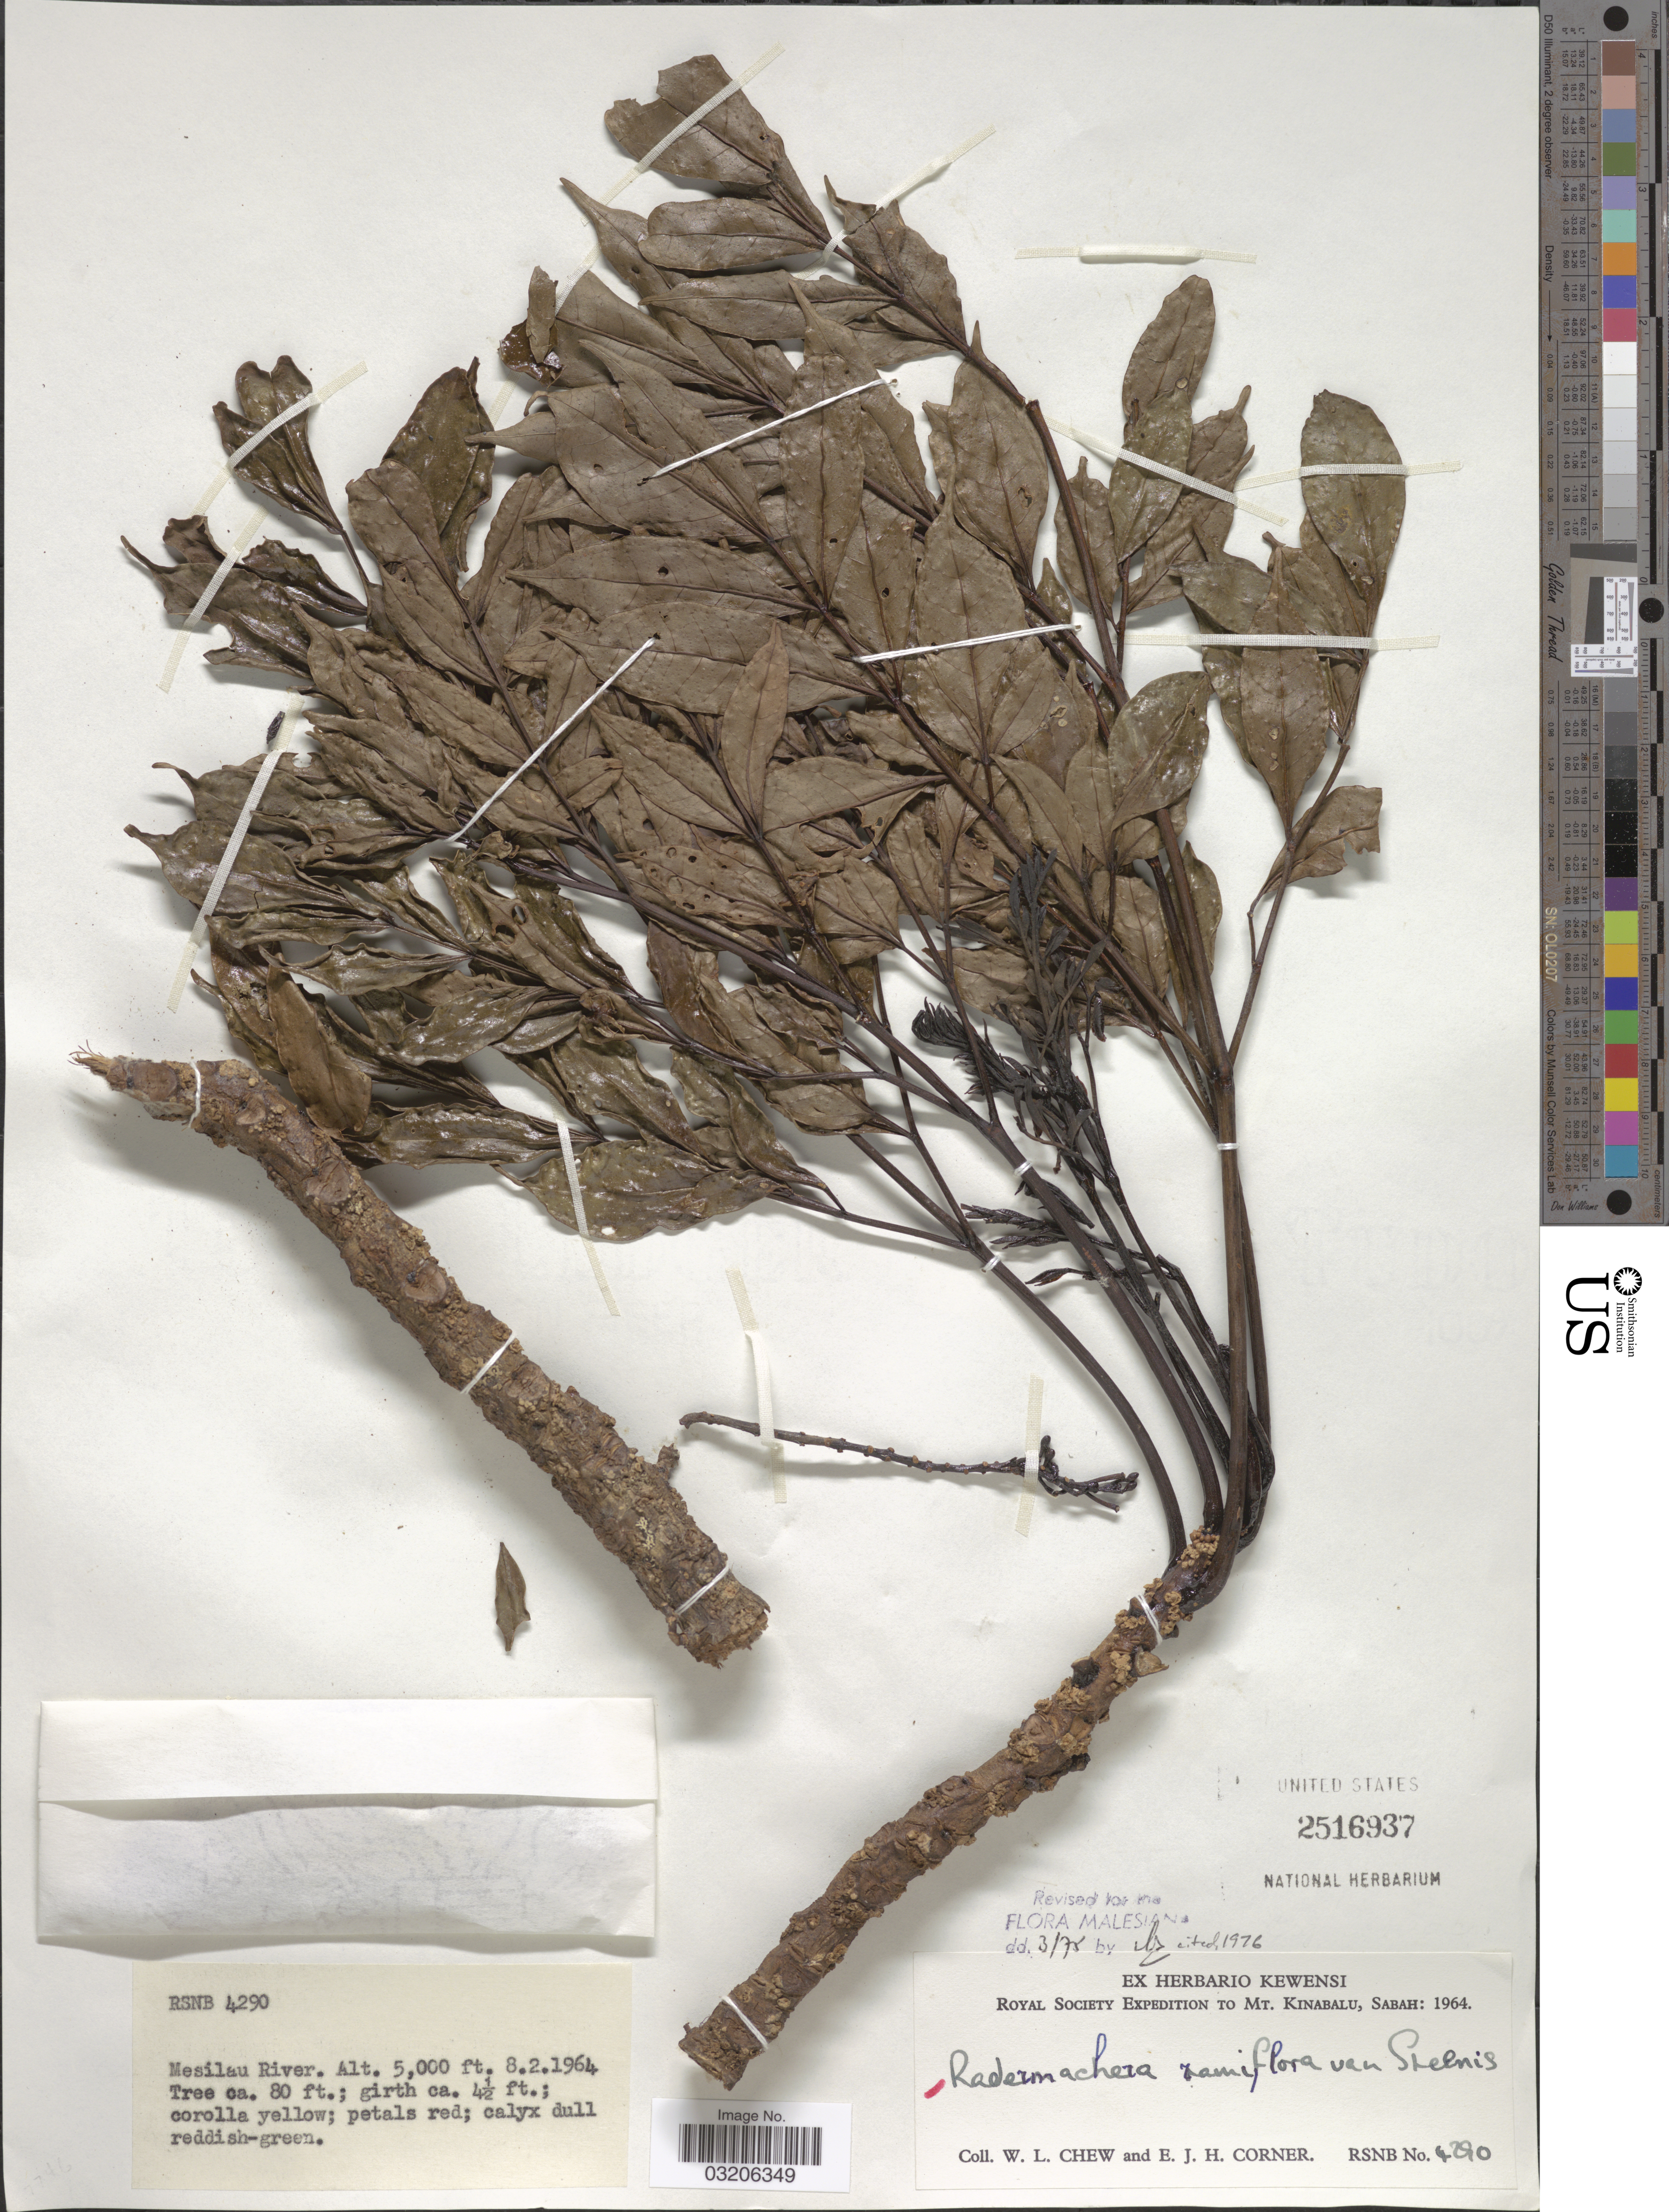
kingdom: Plantae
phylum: Tracheophyta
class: Magnoliopsida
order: Lamiales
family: Bignoniaceae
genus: Radermachera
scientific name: Radermachera ramiflora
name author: Steenis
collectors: W. Chew & E. Corner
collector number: RSNB 4290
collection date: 1964-02-08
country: Malaysia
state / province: Sabah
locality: Mt. Kinabalu. Mesilau River.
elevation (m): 1524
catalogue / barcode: US 2516937